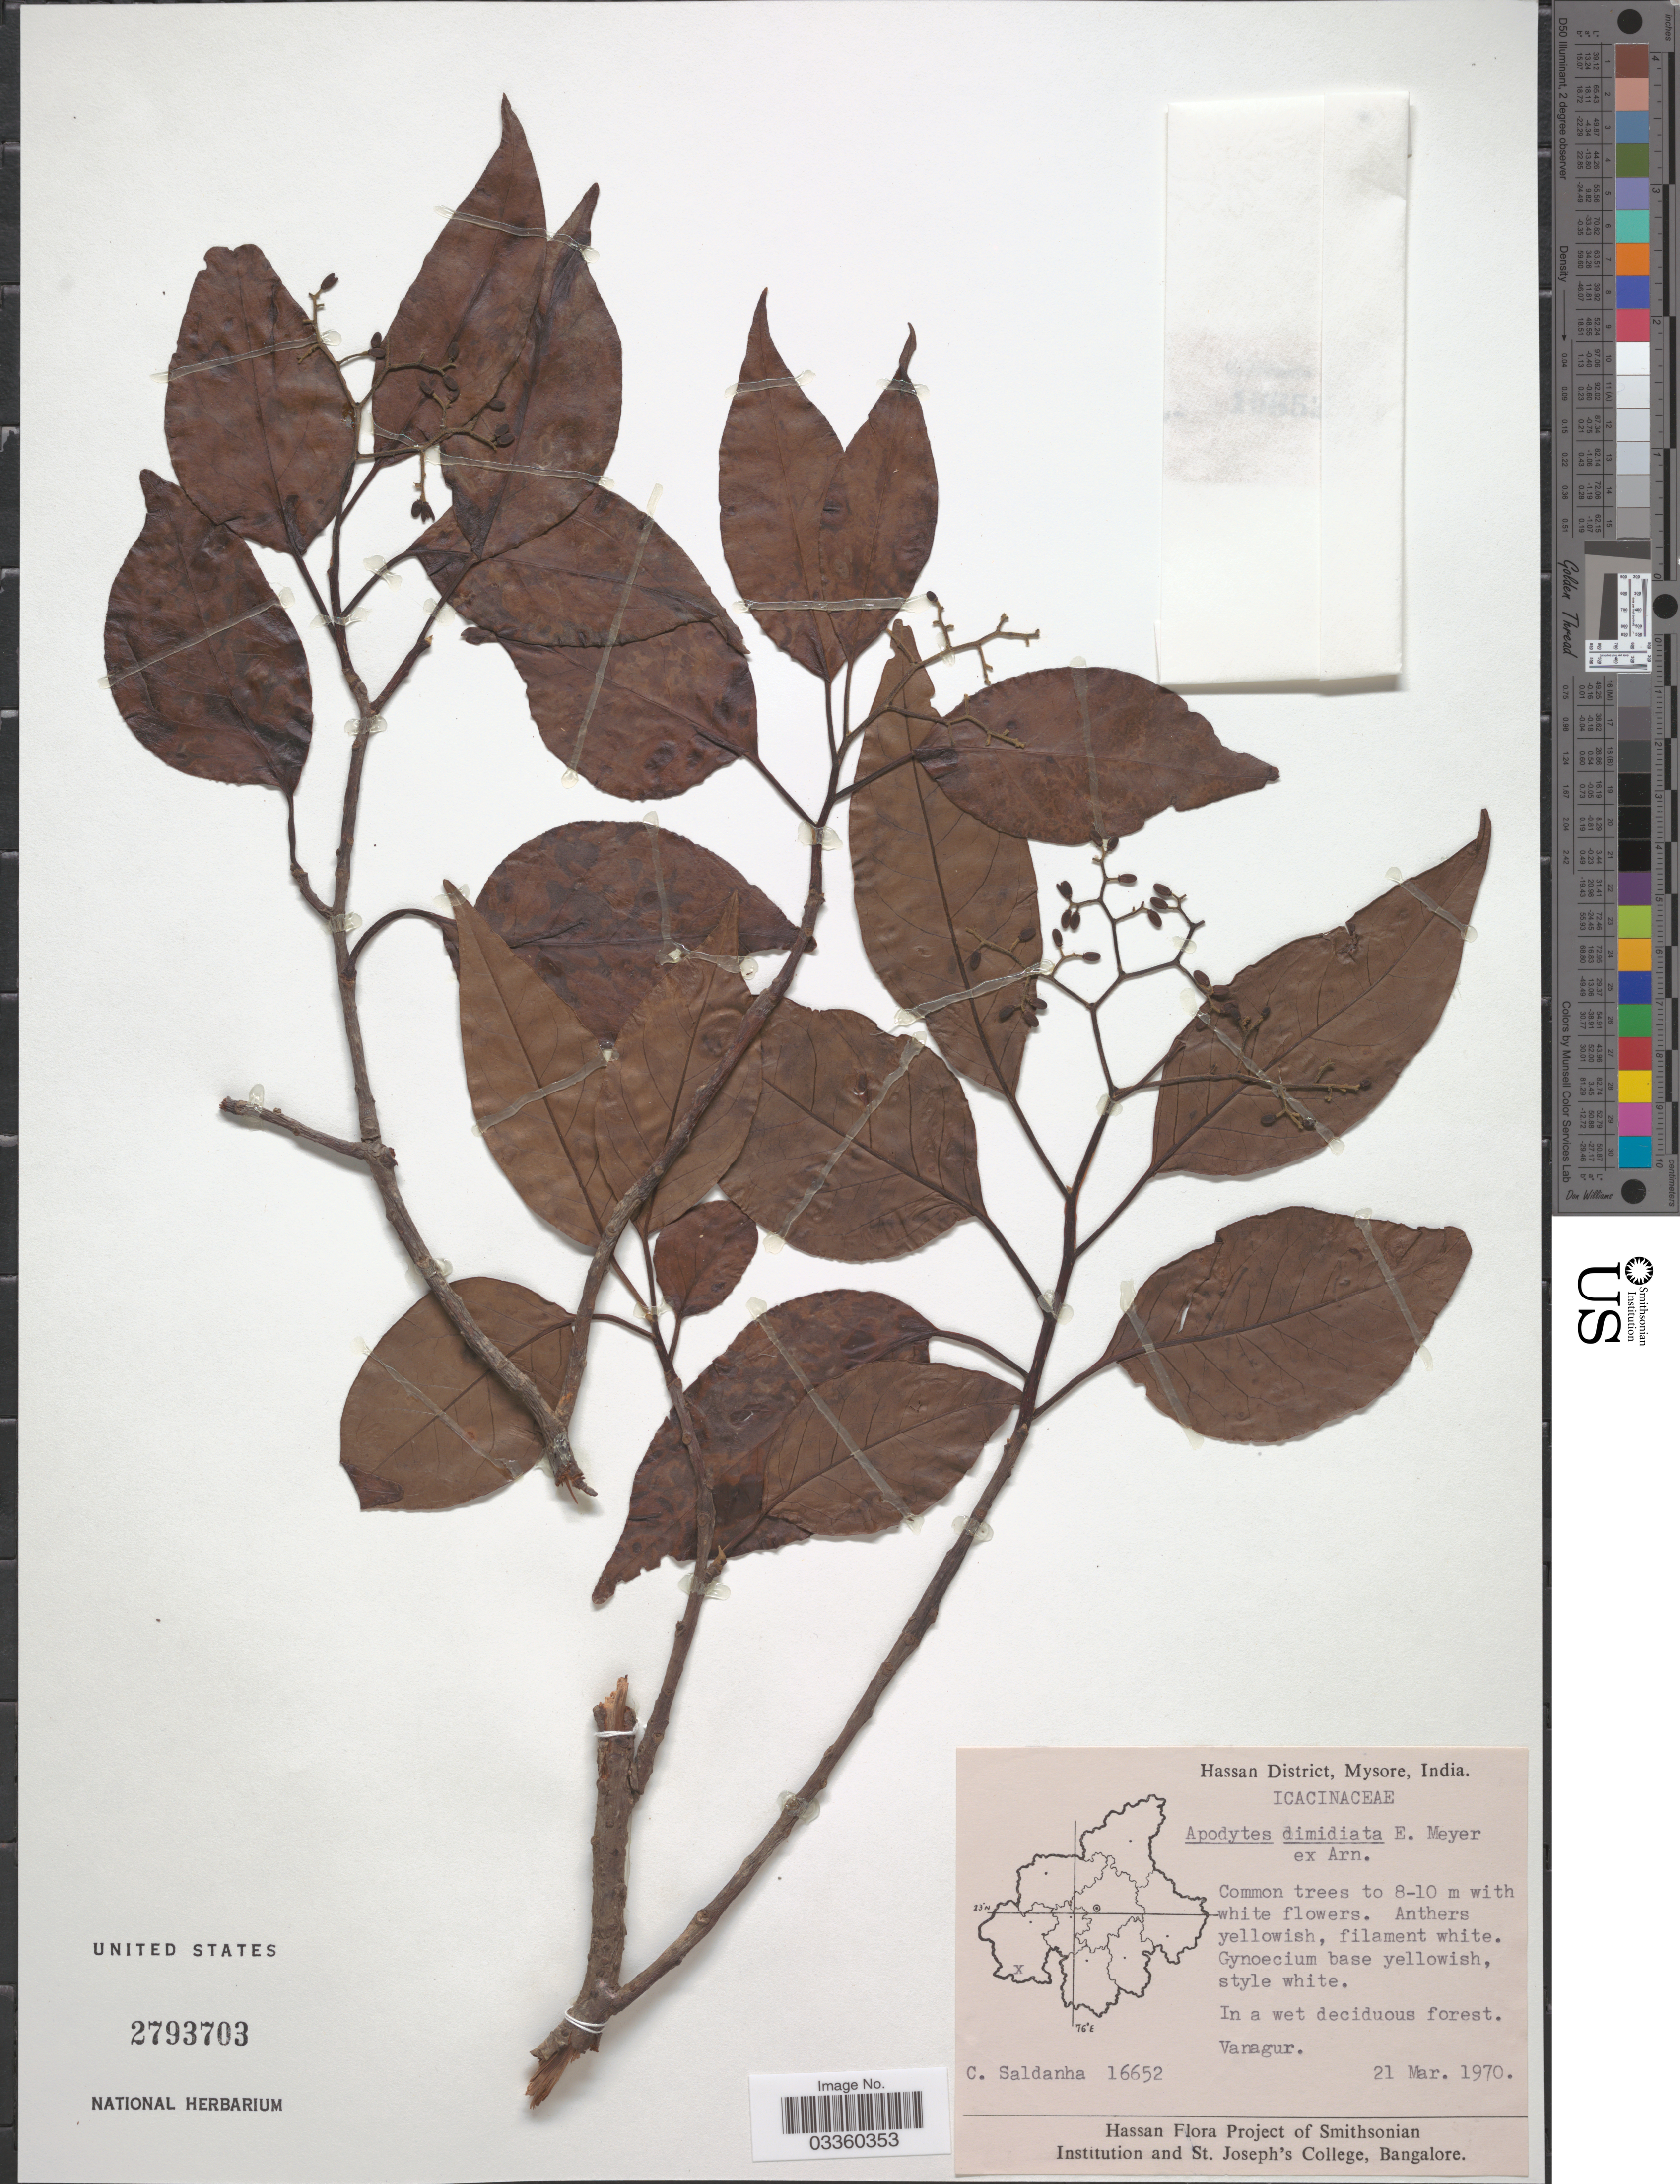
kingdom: Plantae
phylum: Tracheophyta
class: Magnoliopsida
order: Metteniusales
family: Metteniusaceae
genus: Apodytes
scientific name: Apodytes dimidiata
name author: E. Mey. ex Arn.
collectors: C. Saldanha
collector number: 16652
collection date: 1970-03-21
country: India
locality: Hassan District. Mysore. Vanagur.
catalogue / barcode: US 2793703